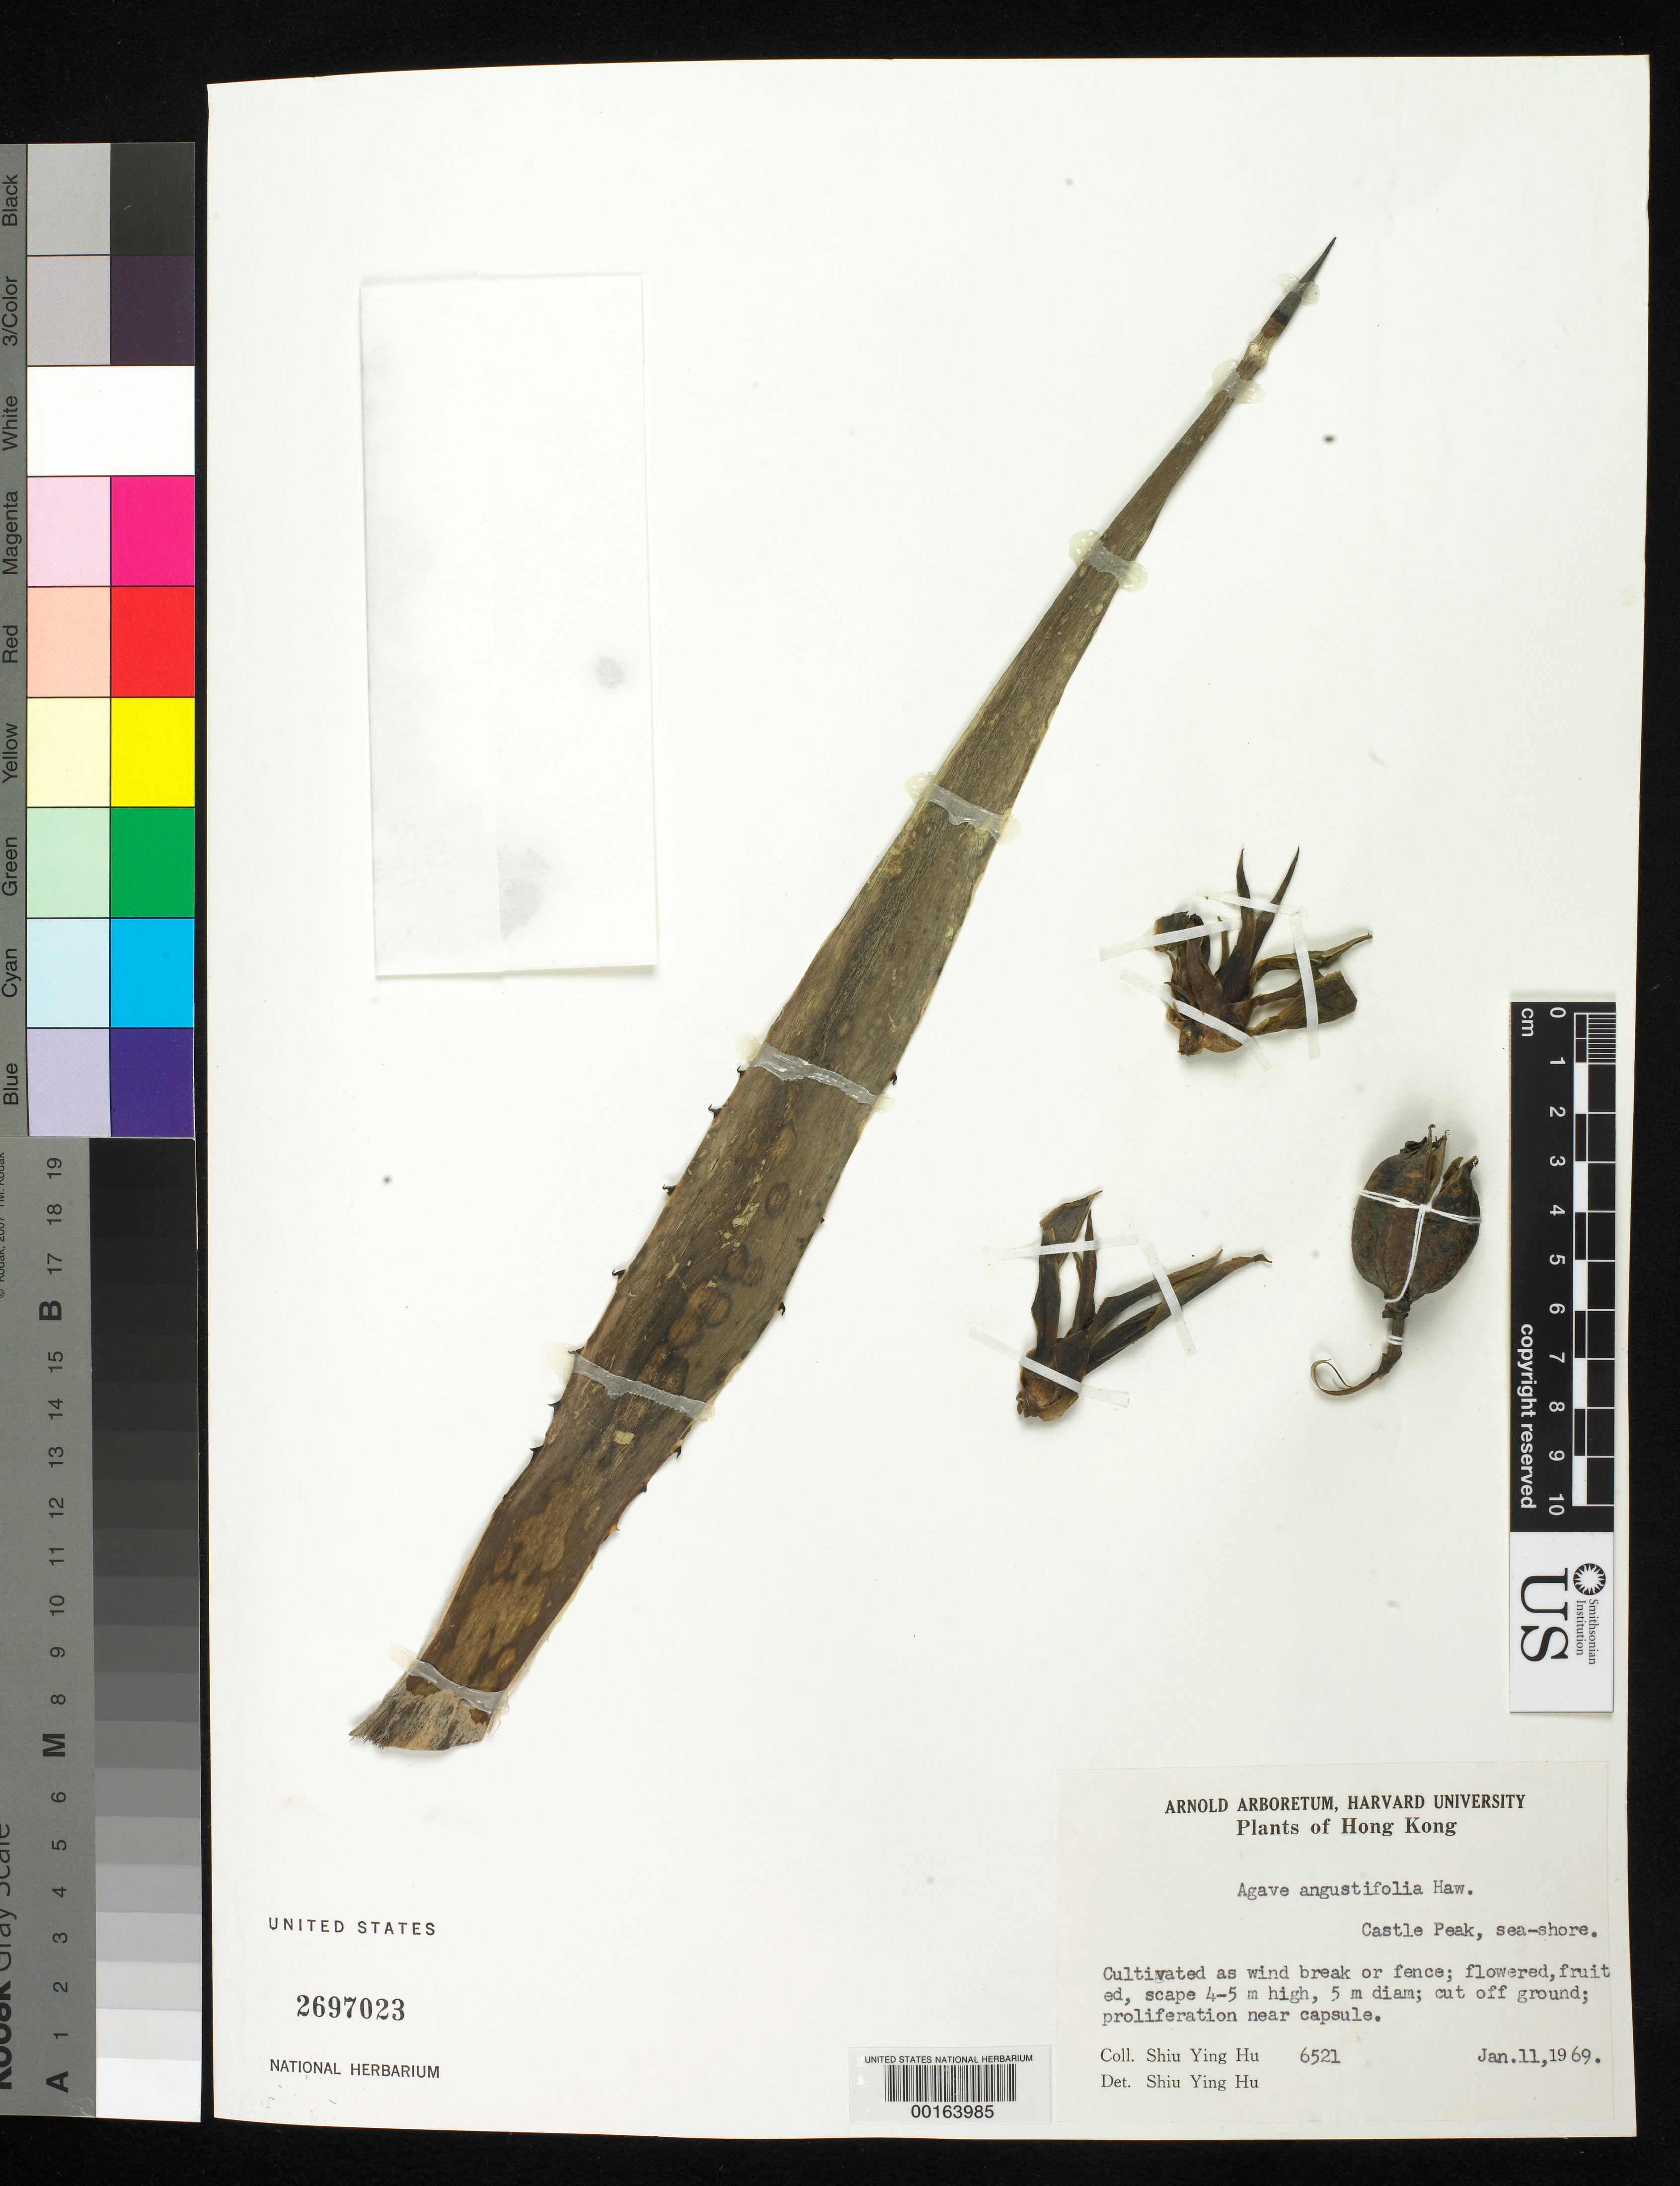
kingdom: Plantae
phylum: Tracheophyta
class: Liliopsida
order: Asparagales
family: Asparagaceae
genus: Agave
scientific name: Agave angustifolia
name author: Haw.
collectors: S. Y. Hu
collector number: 6521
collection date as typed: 11 Jan 1969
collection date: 1969-01-11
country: China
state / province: Hong Kong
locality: Castle peak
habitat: Sea shore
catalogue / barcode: US 2697023